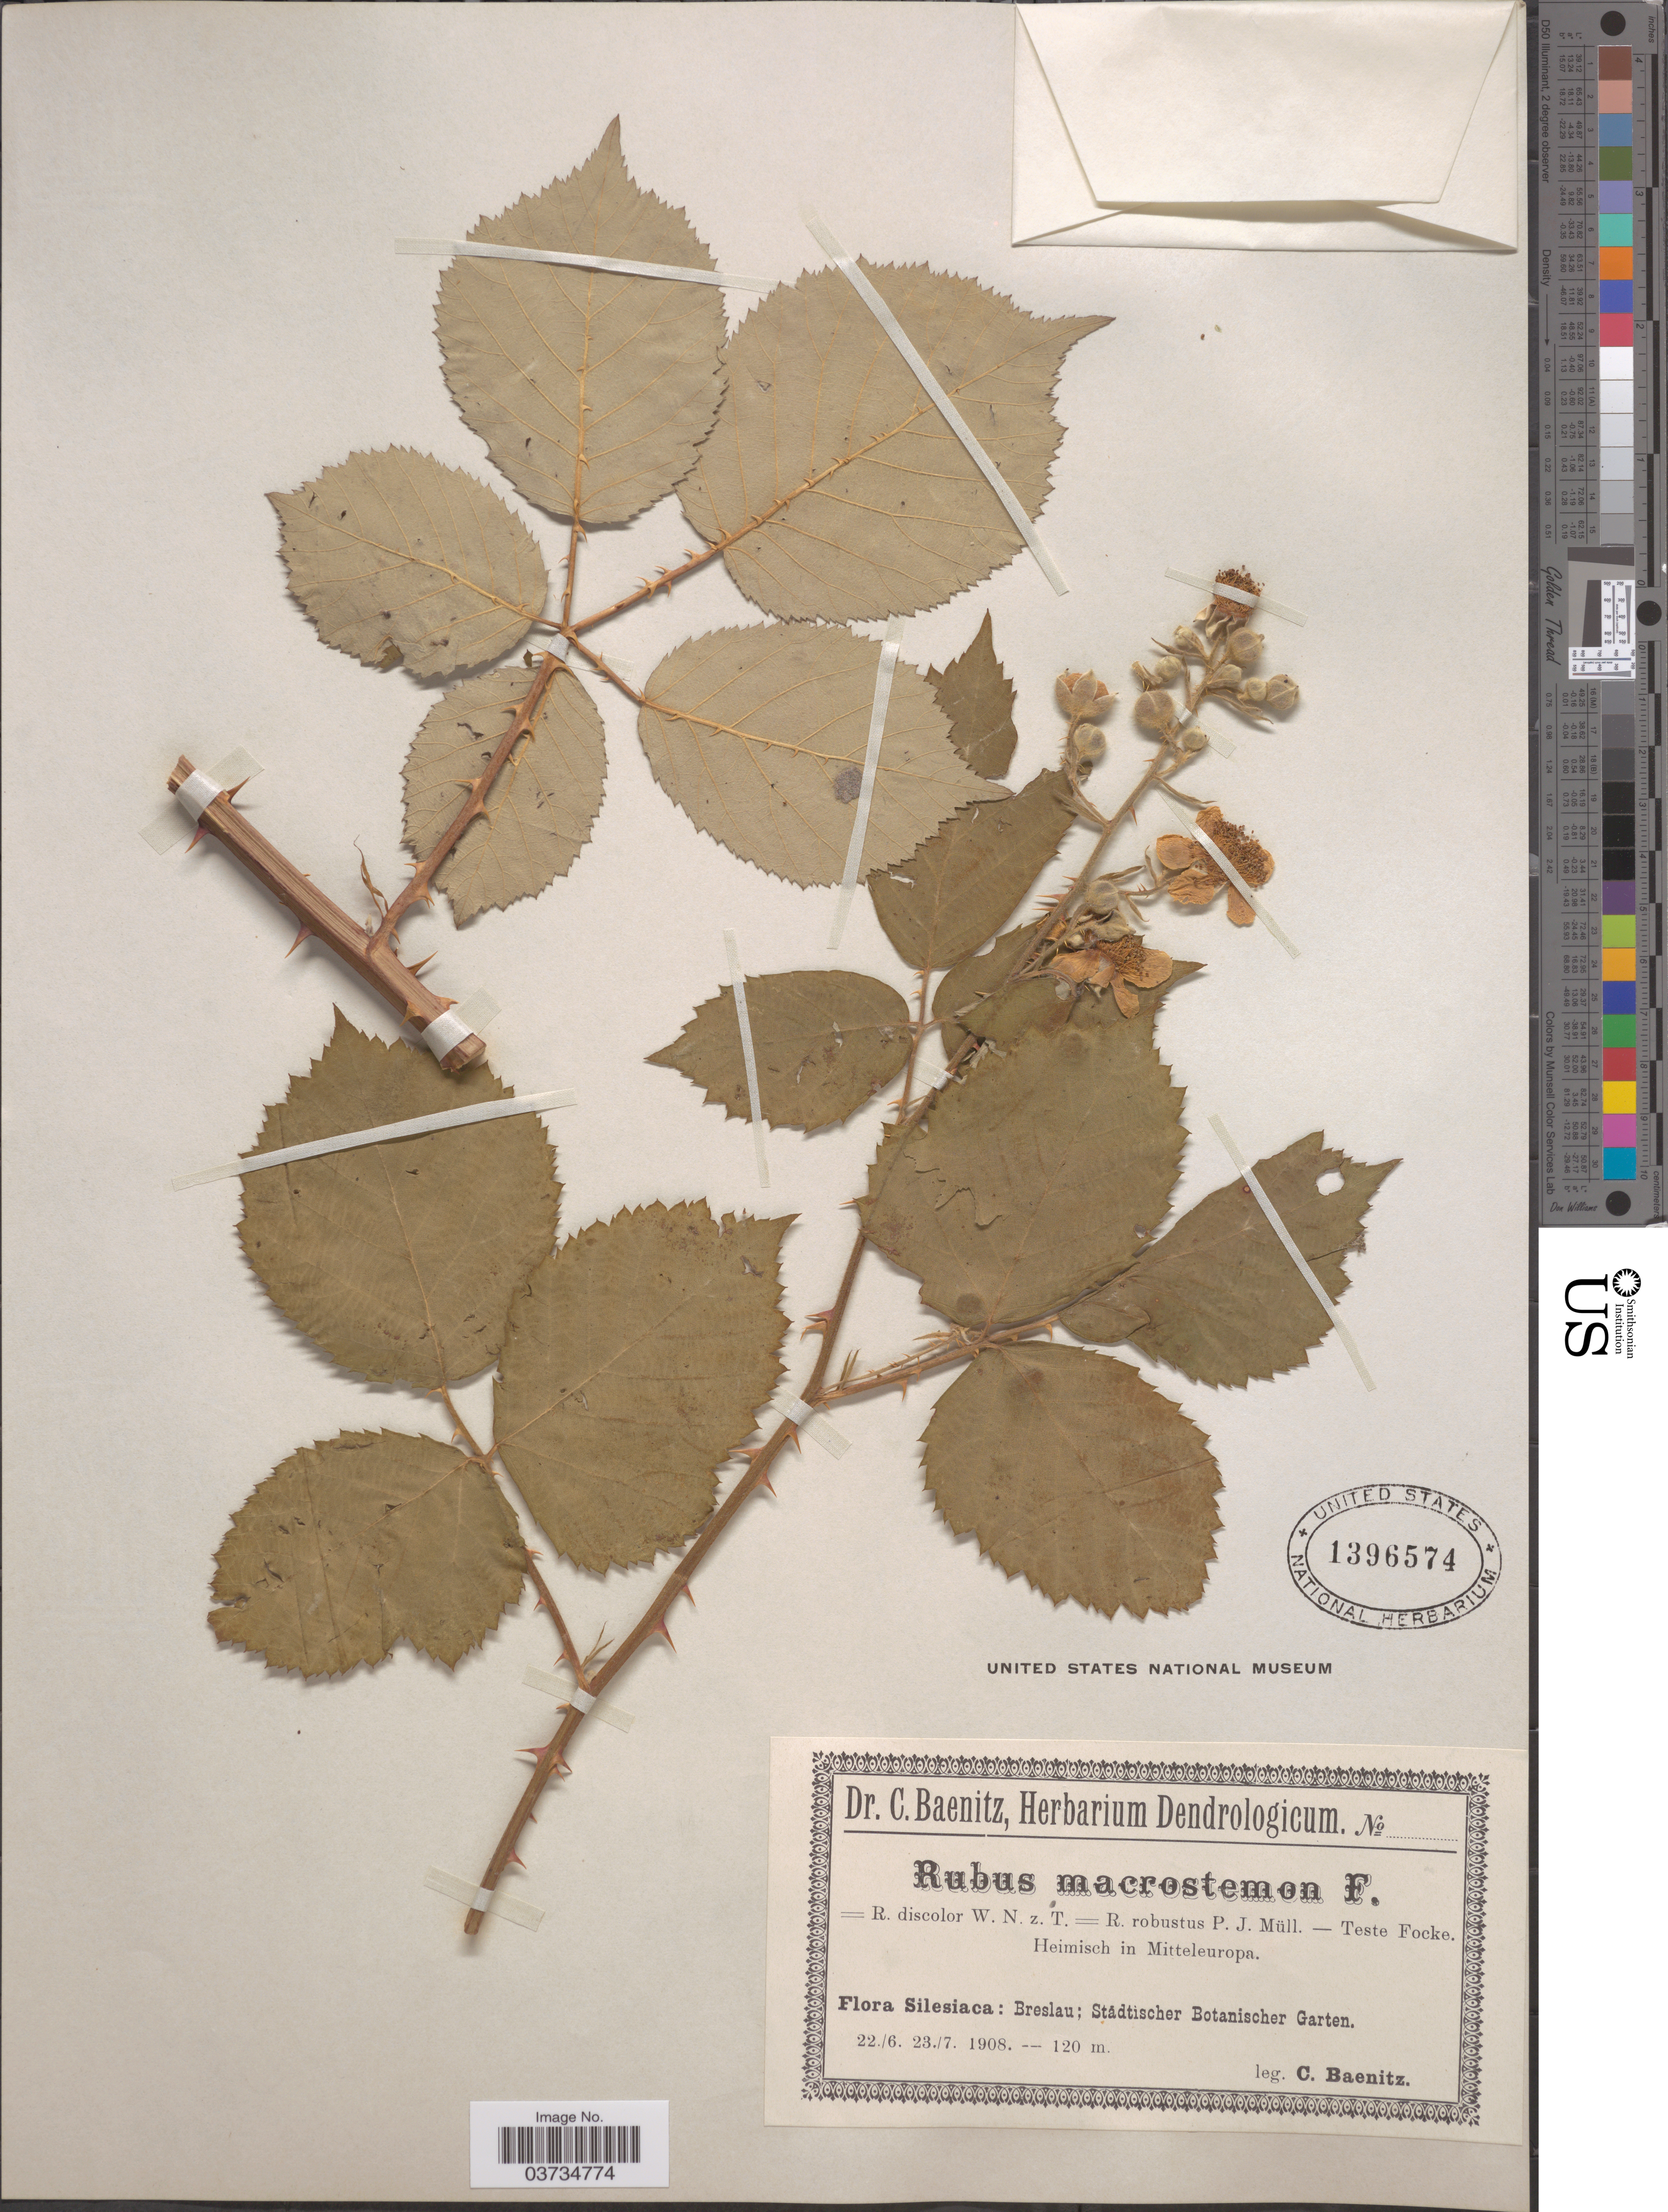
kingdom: Plantae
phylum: Tracheophyta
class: Magnoliopsida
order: Rosales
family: Rosaceae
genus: Rubus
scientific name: Rubus macrostemon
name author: Focke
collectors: C. G. Baenitz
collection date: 1908-06-22/1908-07-23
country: Poland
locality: Silesiaca: Breslau; Städtischer Botanischer Garten.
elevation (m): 120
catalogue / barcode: US 1396574